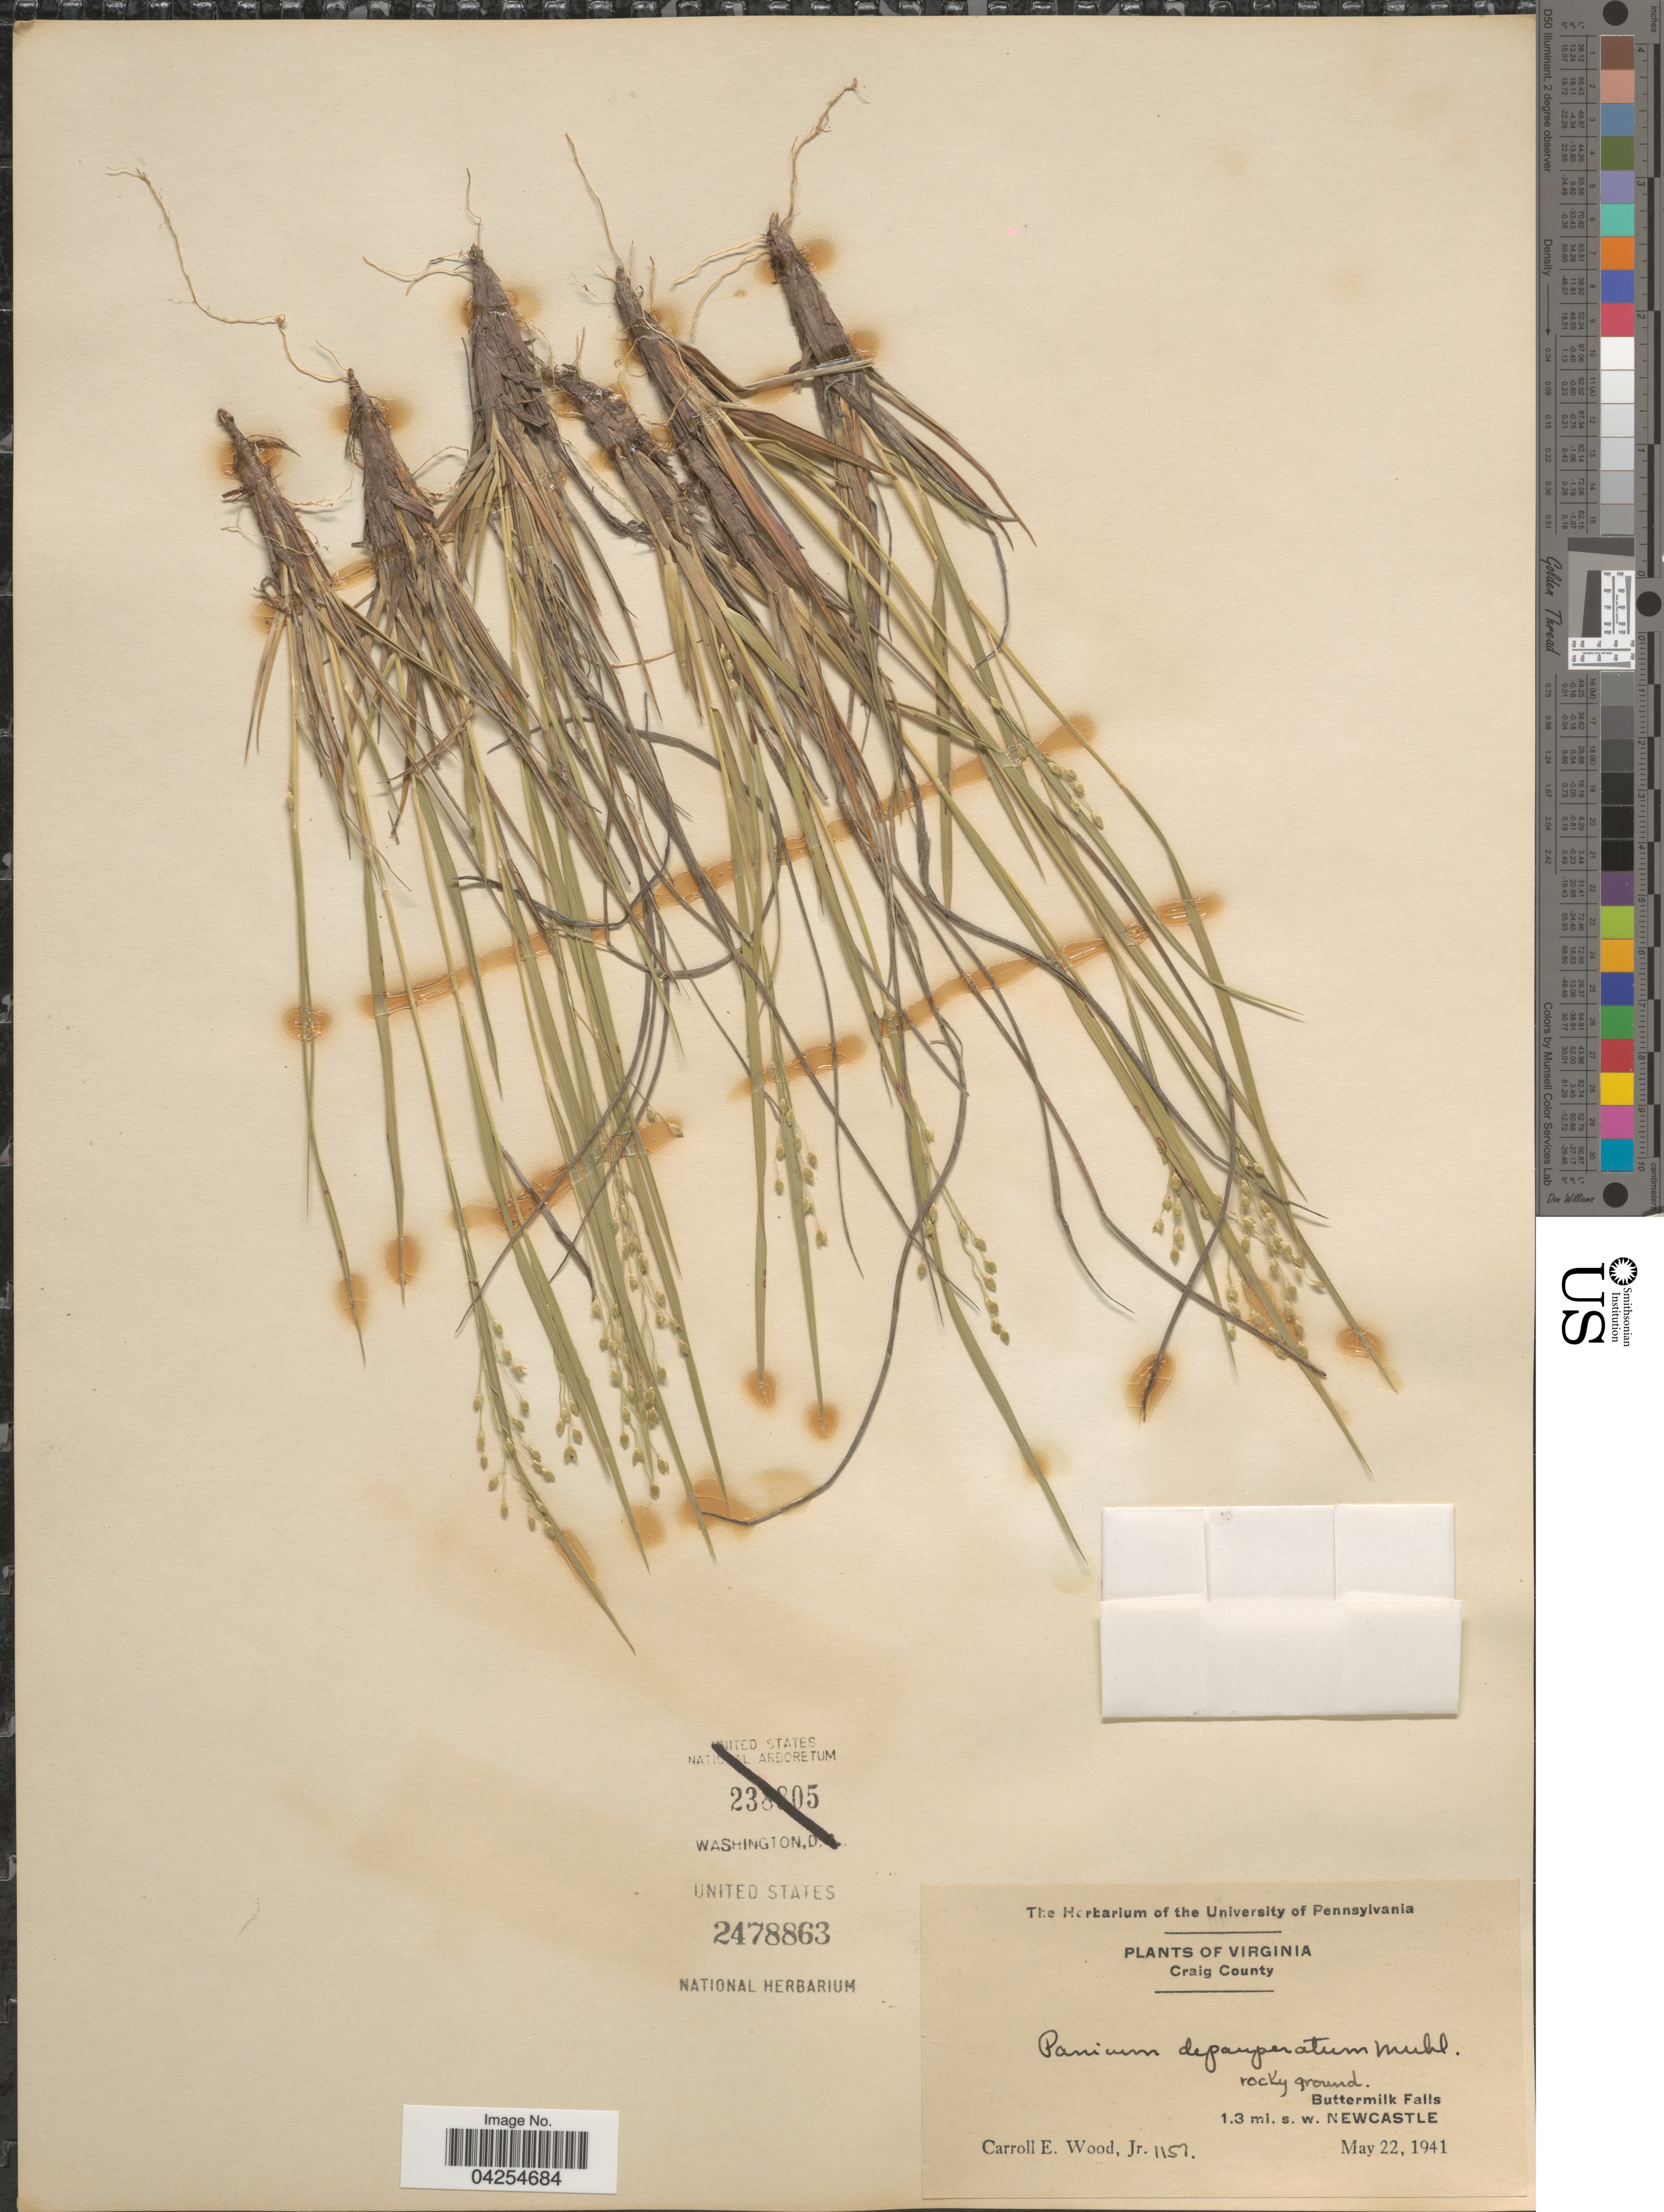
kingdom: Plantae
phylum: Tracheophyta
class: Liliopsida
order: Poales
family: Poaceae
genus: Dichanthelium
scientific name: Dichanthelium depauperatum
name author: (Muhl.) Gould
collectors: C. Wood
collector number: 2268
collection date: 1941-05-22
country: United States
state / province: Virginia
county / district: Craig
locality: Craig County. Rocky ground. Buttermilk Falls. 1.3 ,o. s.w. Newcastle.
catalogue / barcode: US 2478863